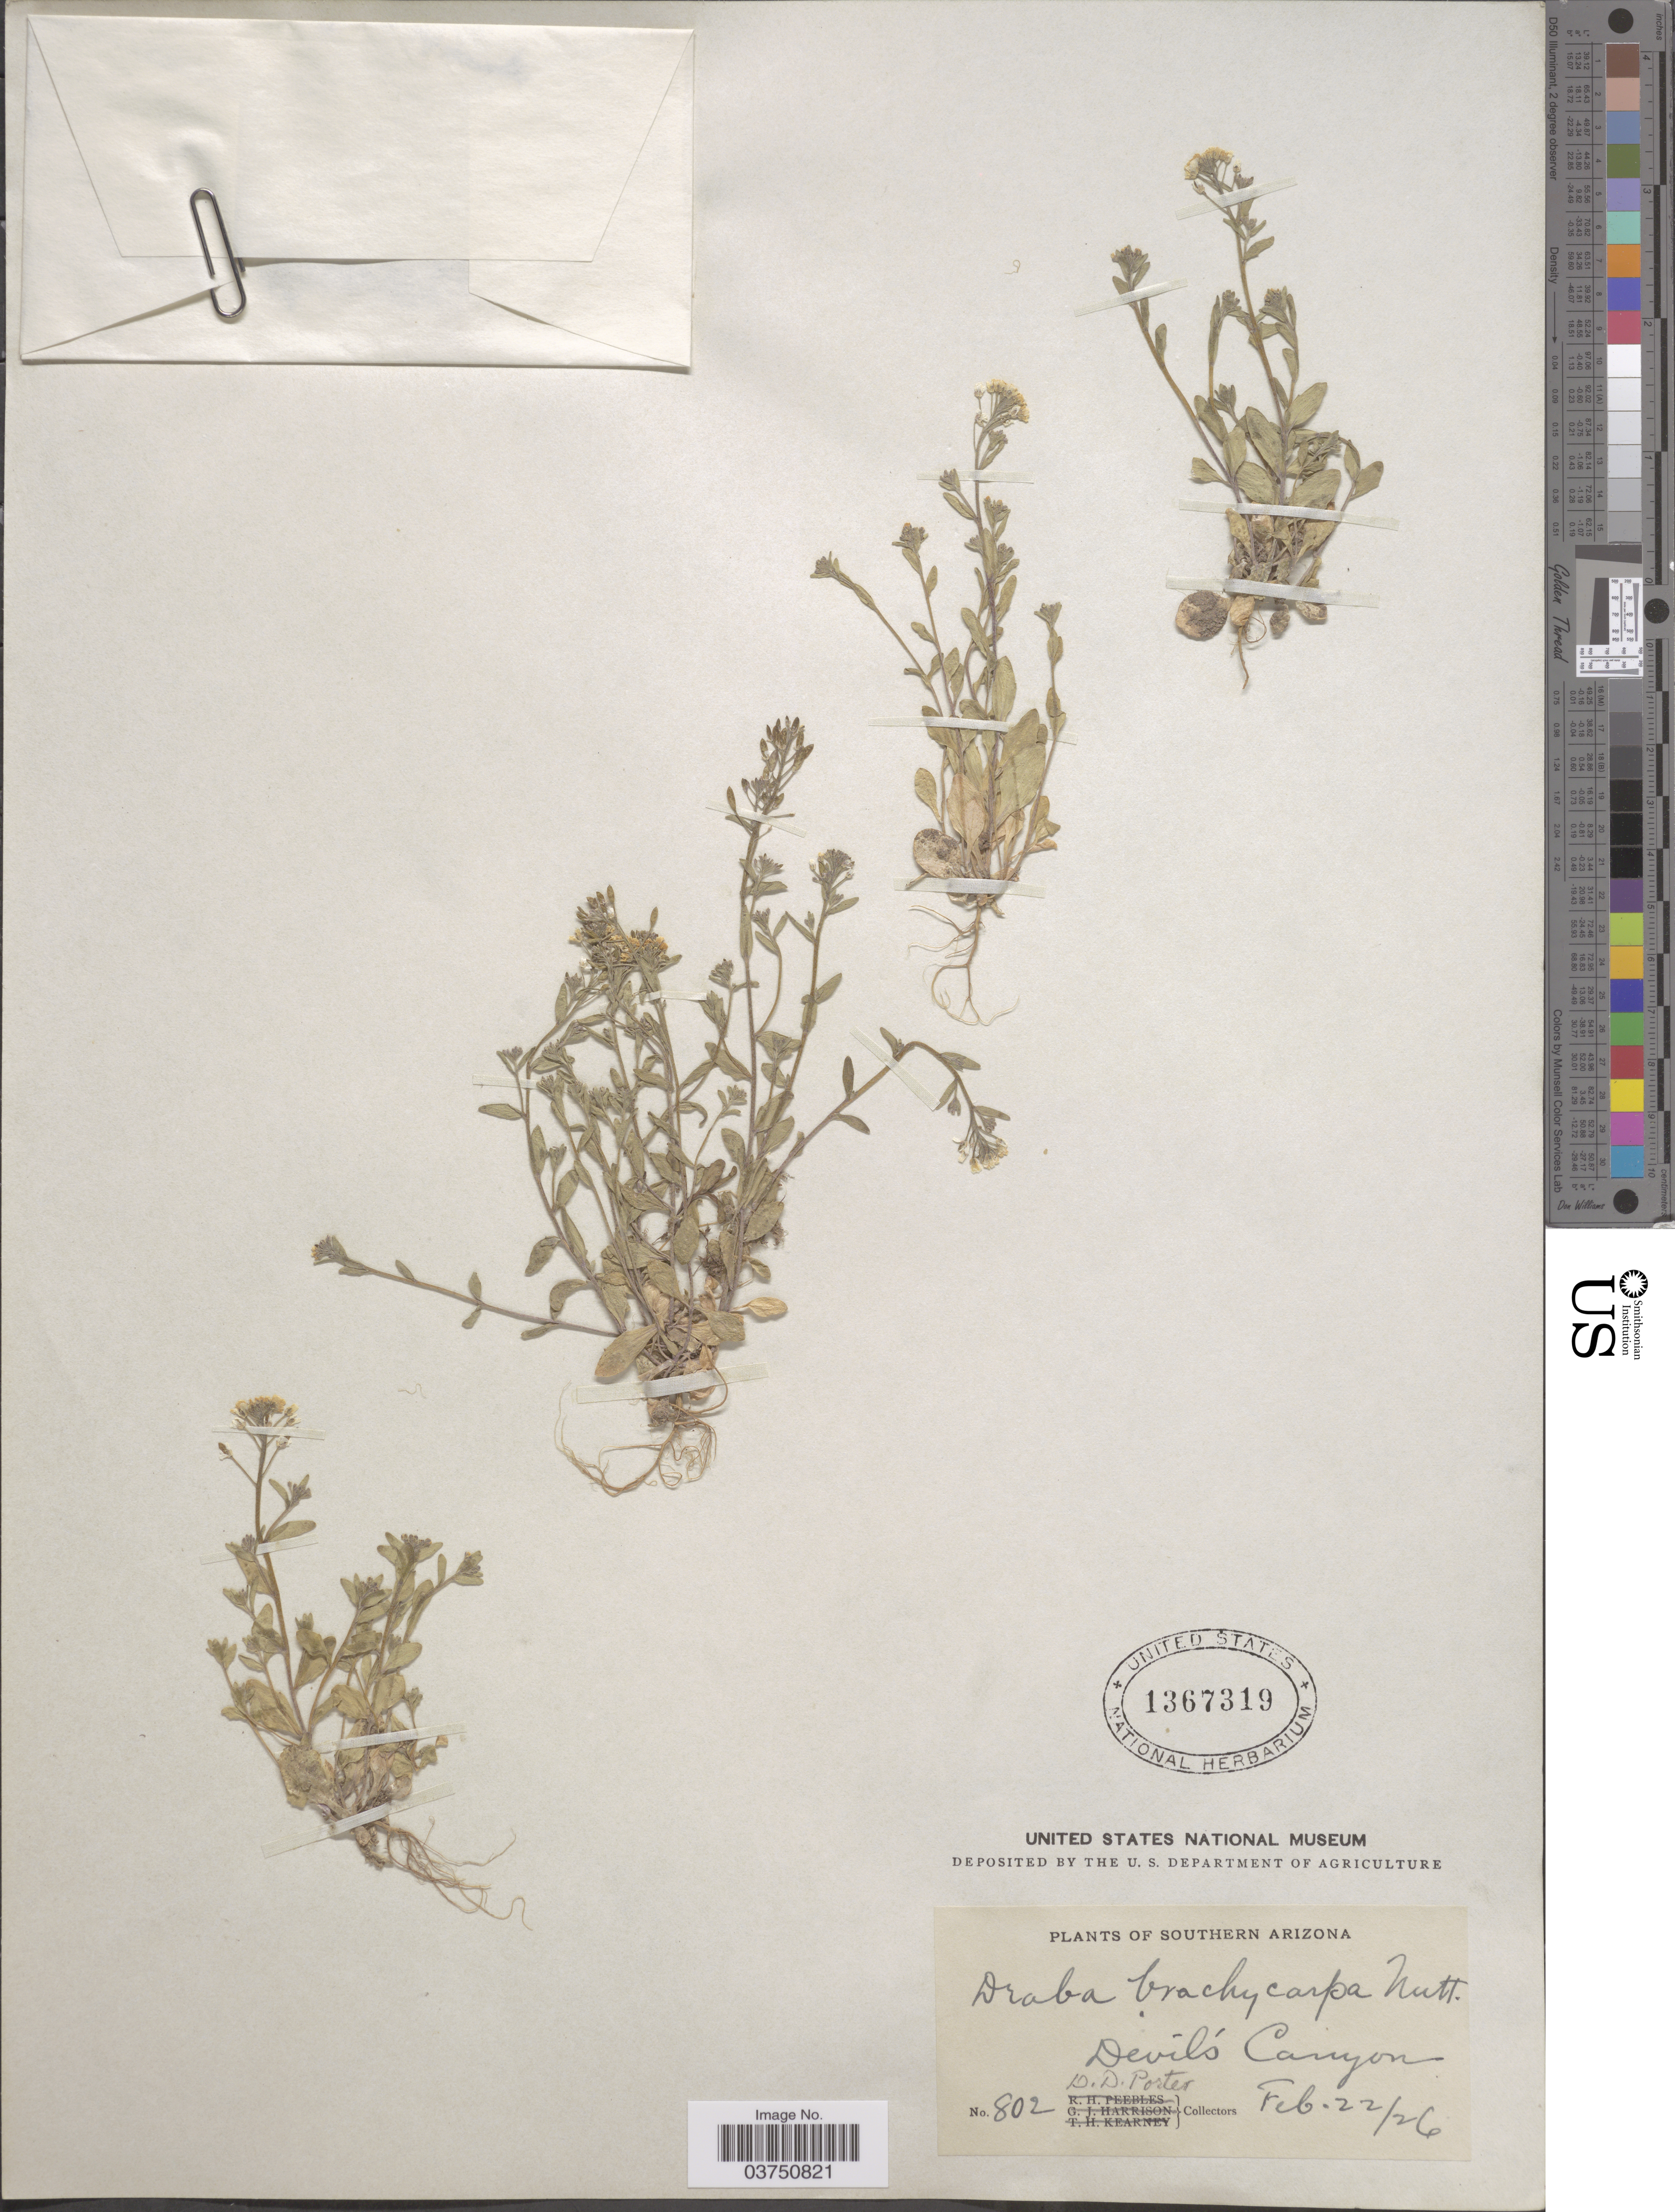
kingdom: Plantae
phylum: Tracheophyta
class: Magnoliopsida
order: Brassicales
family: Brassicaceae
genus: Draba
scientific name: Draba brachycarpa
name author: (Nutt.) Torr. & A. Gray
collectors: D. D. Porter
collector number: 802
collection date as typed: Transcribed d/m/y: 22/2/26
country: United States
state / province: Arizona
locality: Southern Arizona, Devil's Canyon.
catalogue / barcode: US 1367319